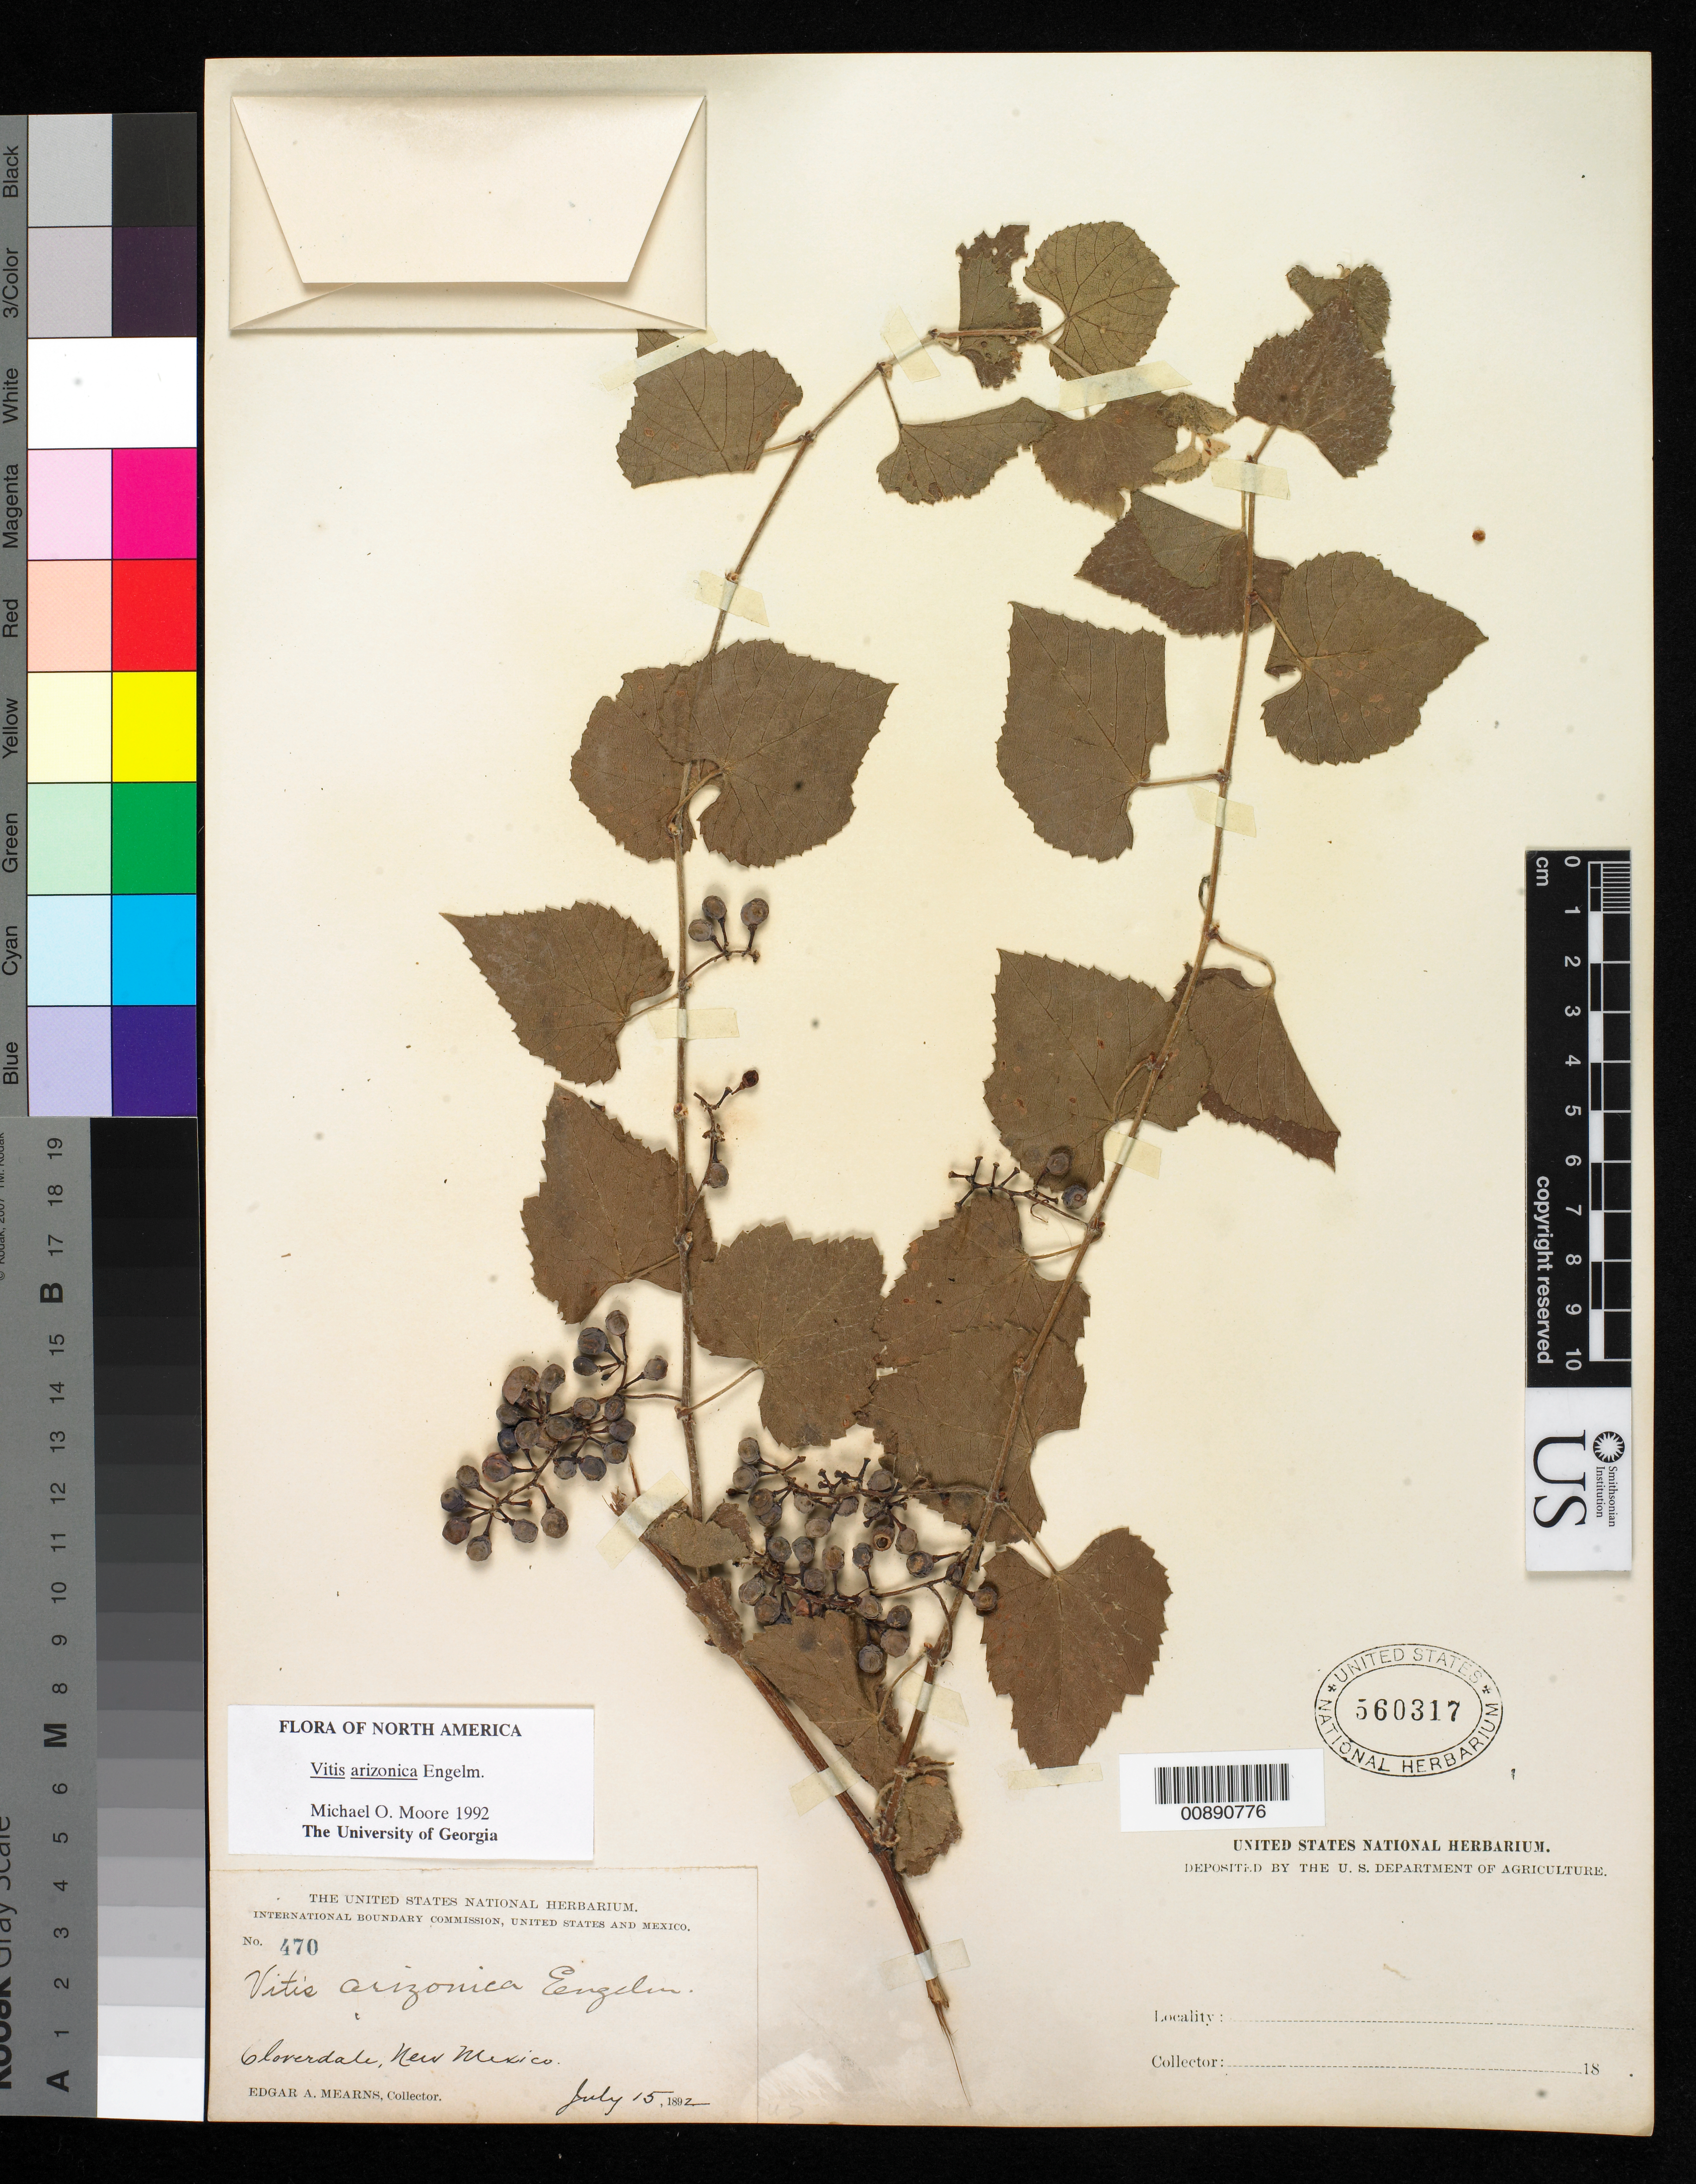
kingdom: Plantae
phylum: Tracheophyta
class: Magnoliopsida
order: Vitales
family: Vitaceae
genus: Vitis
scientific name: Vitis arizonica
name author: Engelm.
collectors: E. A. Mearns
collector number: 470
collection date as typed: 15 Jul 1892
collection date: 1892-07-15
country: United States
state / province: New Mexico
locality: Cloverdale, New Mexico.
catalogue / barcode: US 560317